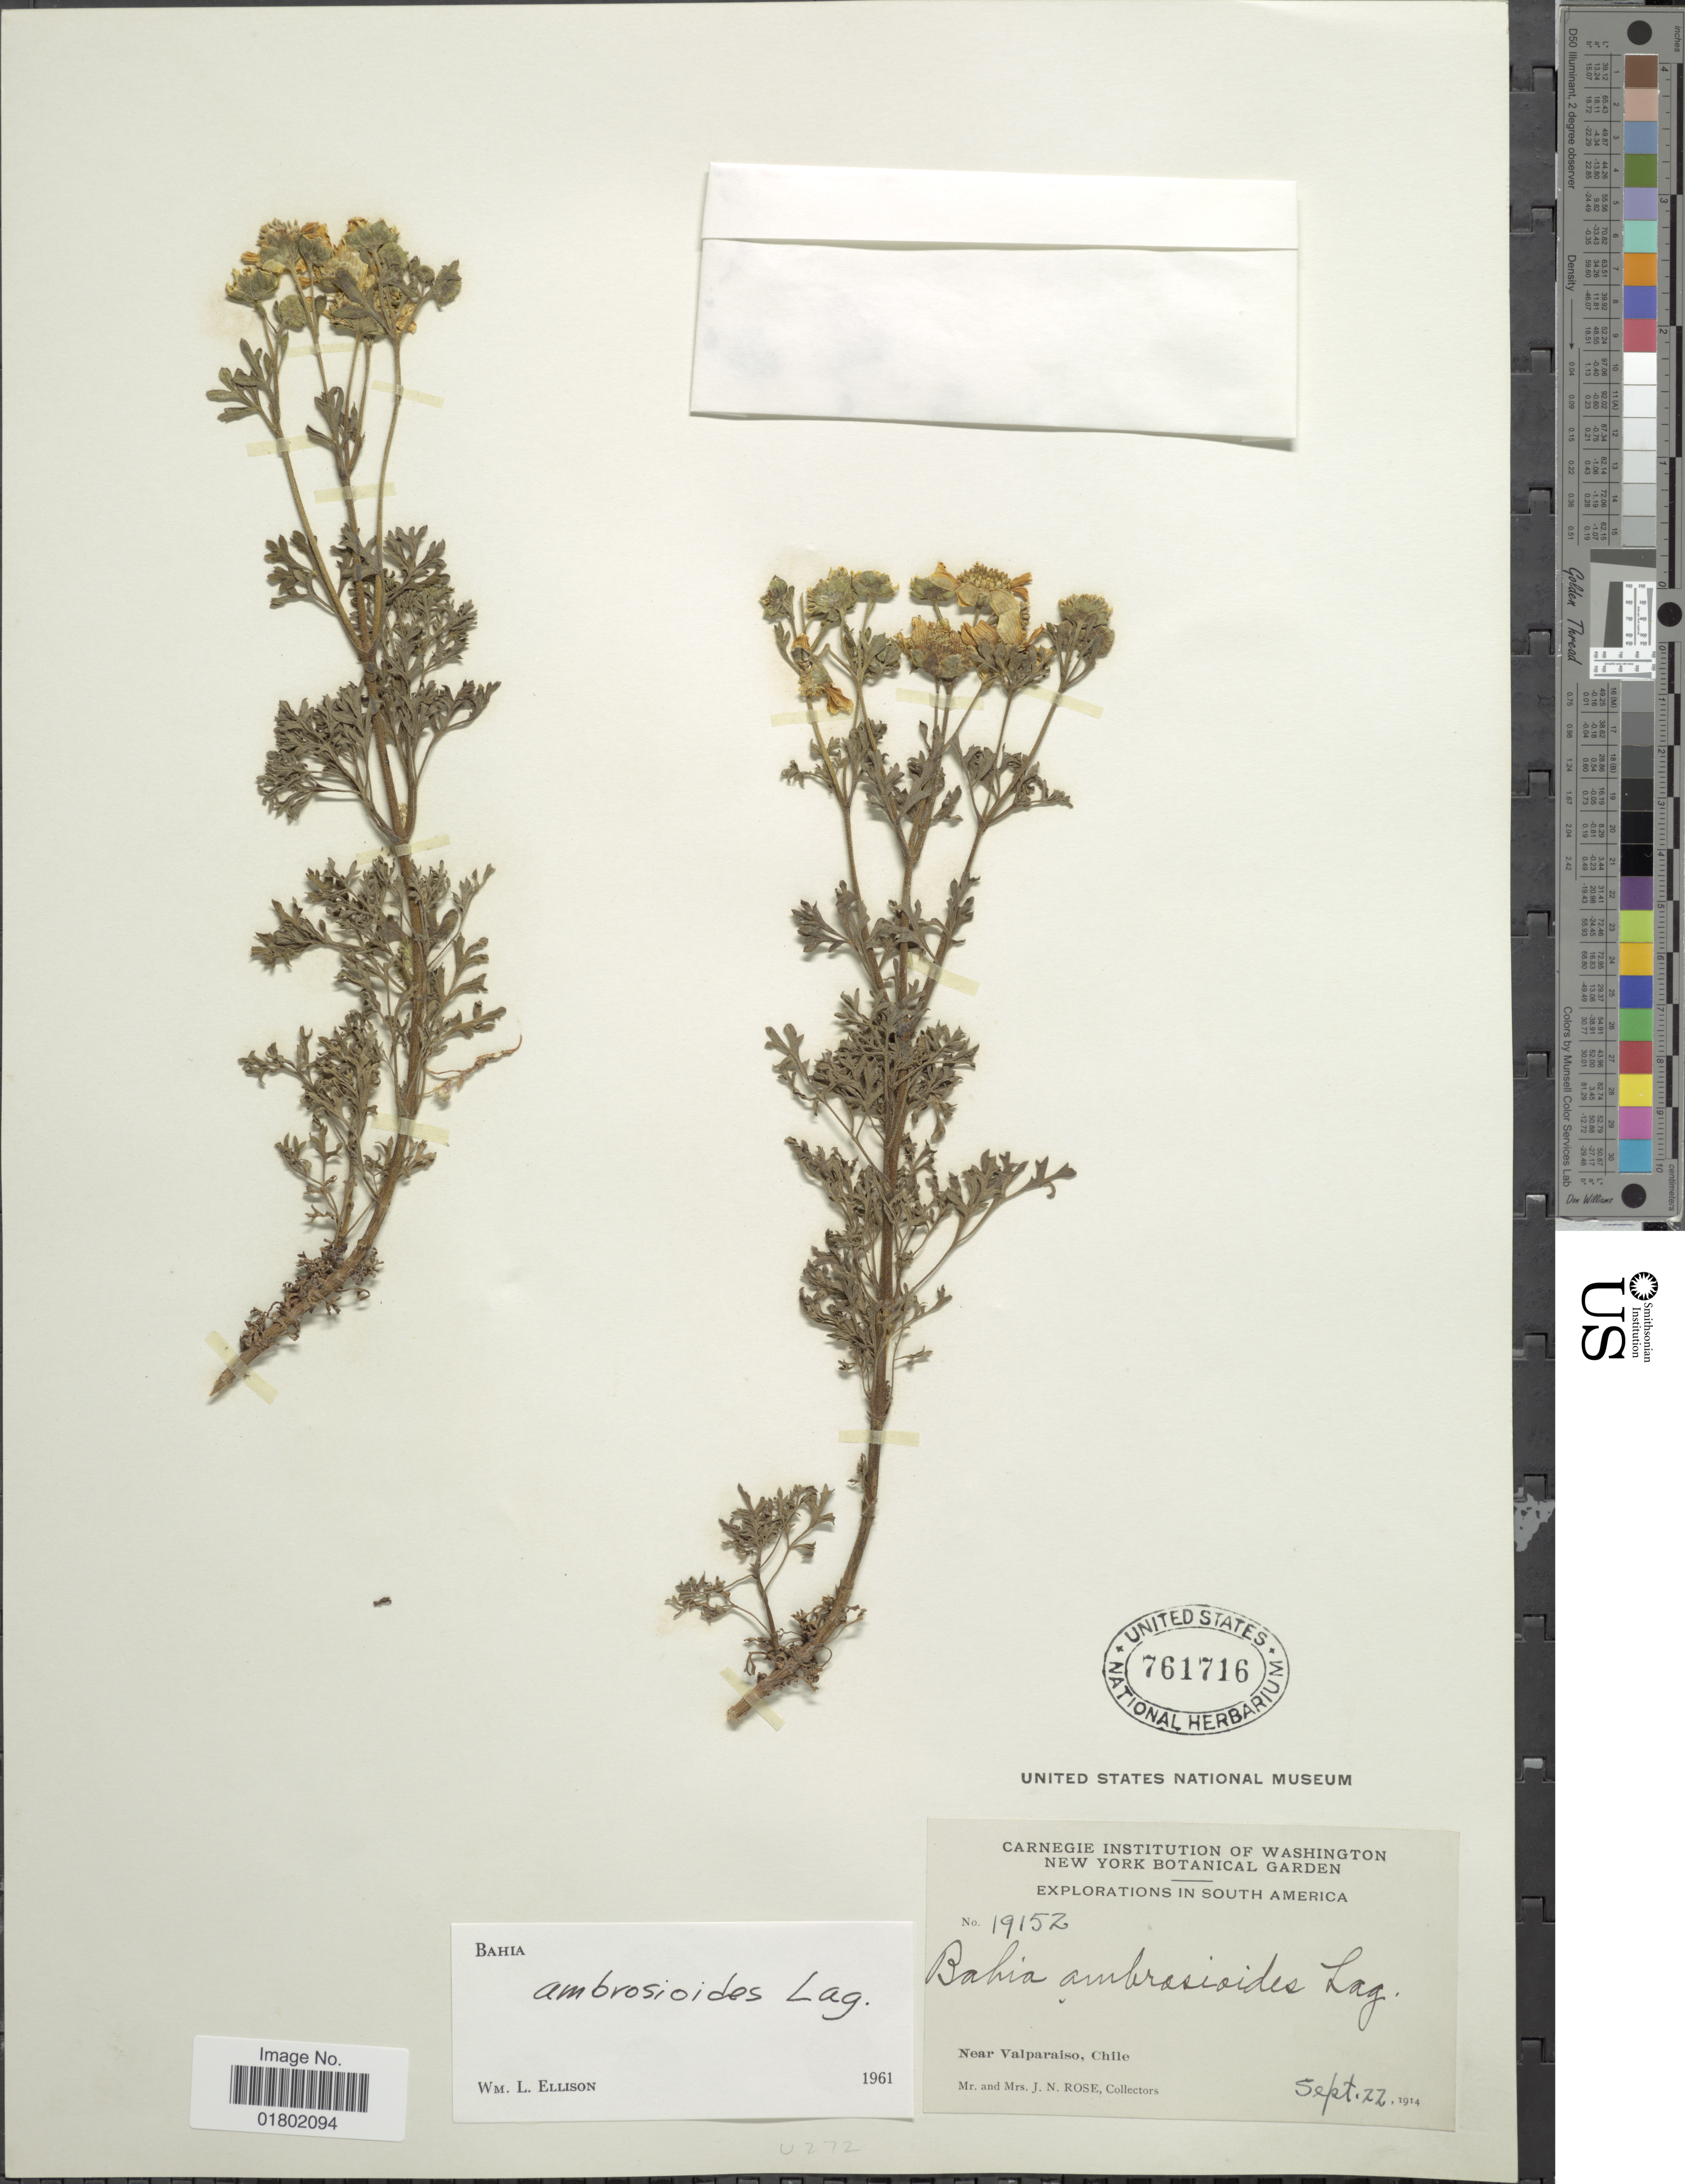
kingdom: Plantae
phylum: Tracheophyta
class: Magnoliopsida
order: Asterales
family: Asteraceae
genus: Bahia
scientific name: Bahia ambrosioides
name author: Lag.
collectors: J. N. Rose & L. B. Rose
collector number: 19152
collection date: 1914-09-22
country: Chile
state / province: Valparaíso (V)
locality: Near Valparaiso, South America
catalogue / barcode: US 761716